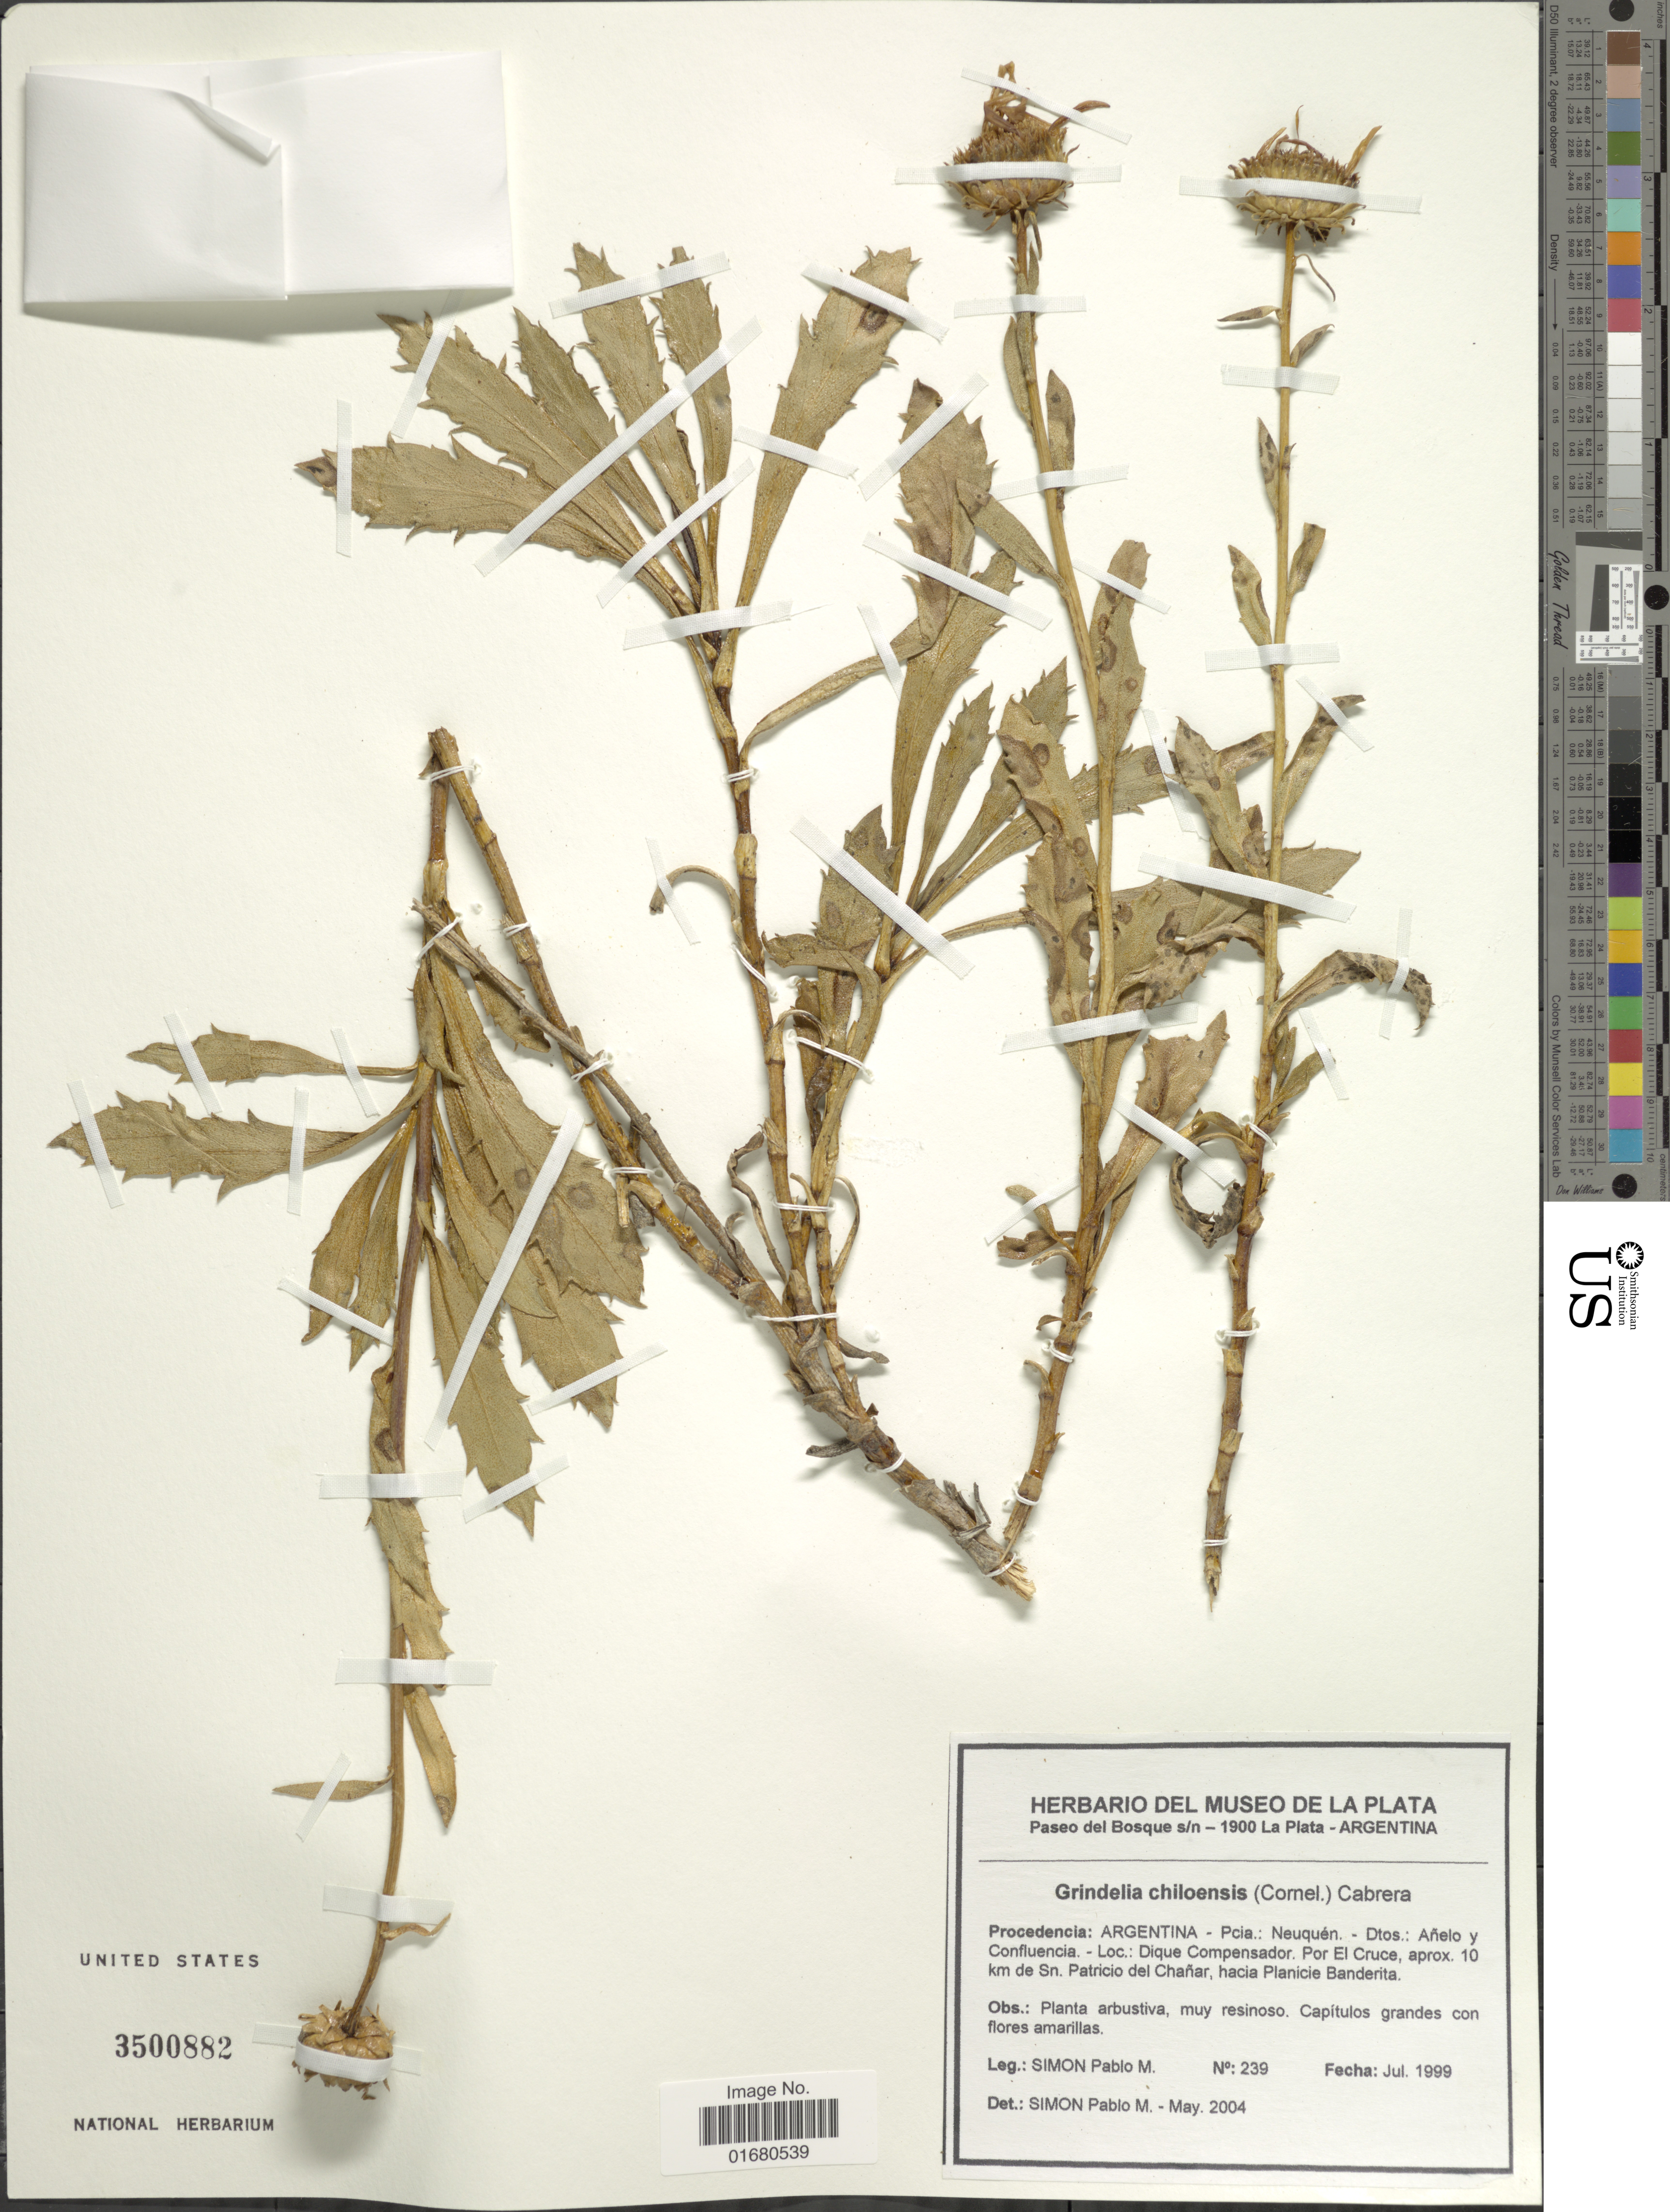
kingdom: Plantae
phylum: Tracheophyta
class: Magnoliopsida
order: Asterales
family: Asteraceae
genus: Grindelia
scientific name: Grindelia chiloensis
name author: (Cornel.) Cabrera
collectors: P. M. Simón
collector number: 239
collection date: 1999-07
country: Argentina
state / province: Neuquen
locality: Dtos.: Añelo y Confluencia, Dique Compensador, Por El Cruce, aprox. 10 km de Sn. Patricio del Chañar, hacia planicie Banderita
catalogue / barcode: US 3500882